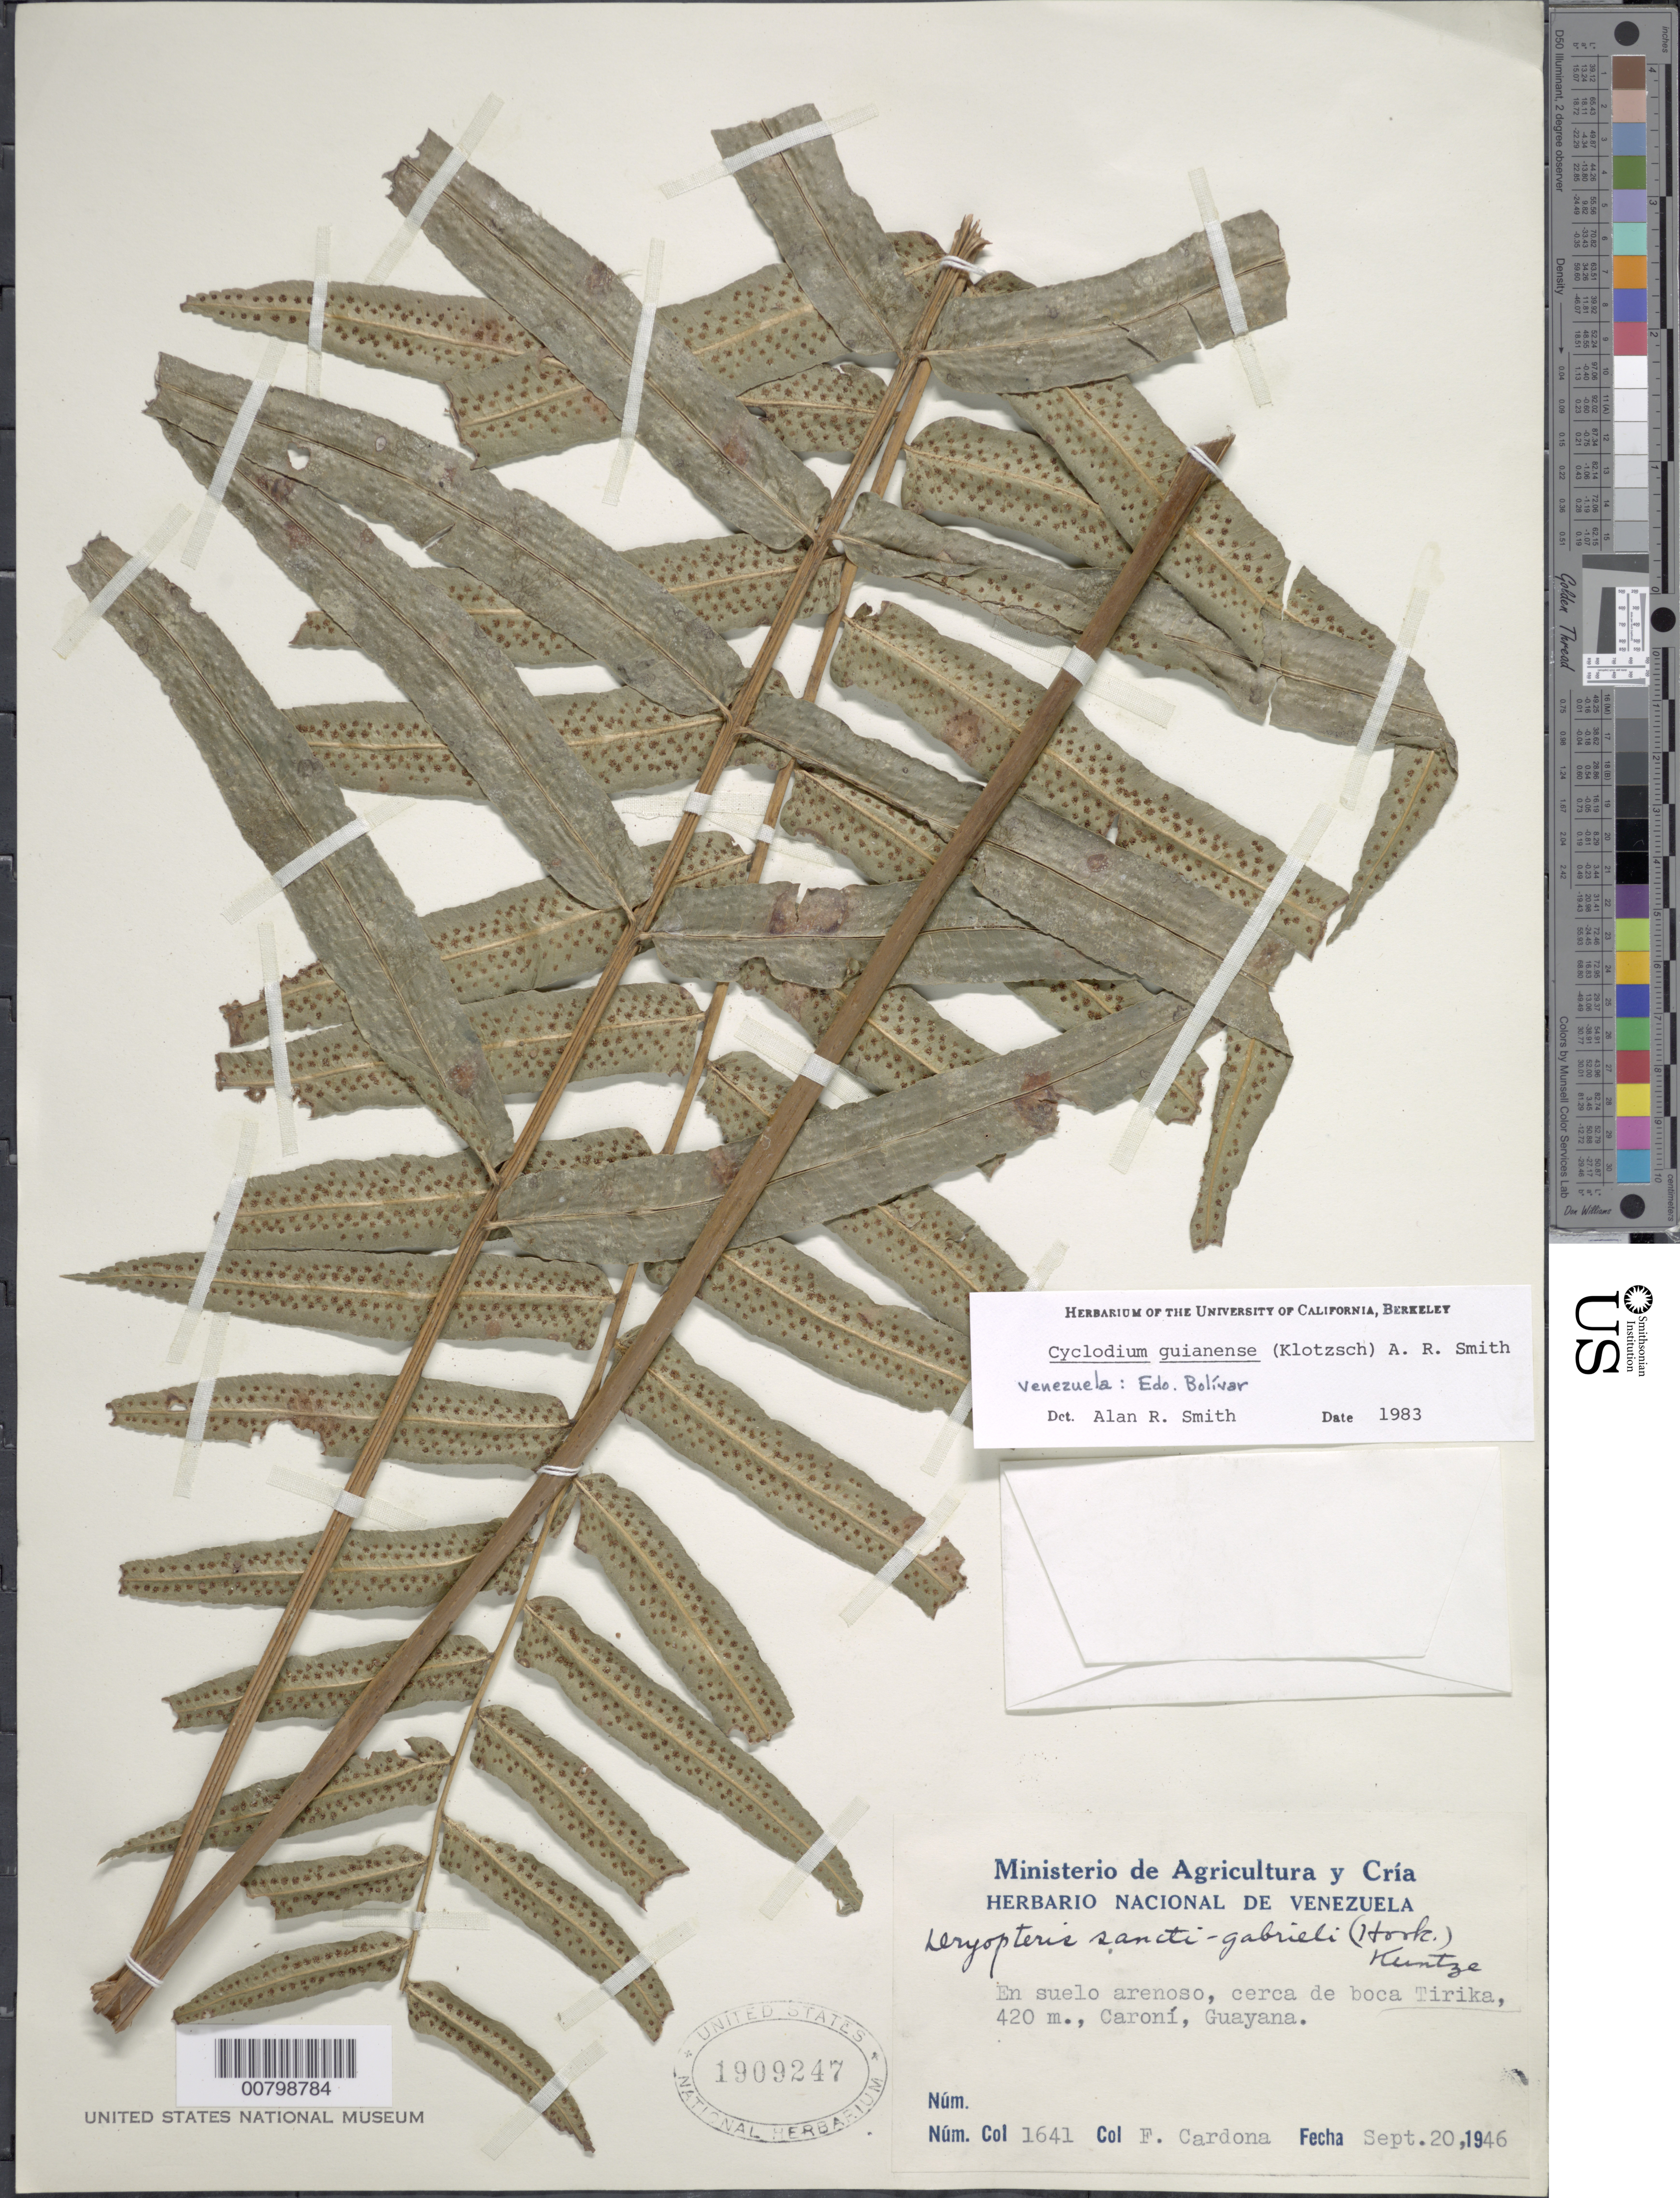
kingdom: Plantae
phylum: Tracheophyta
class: Polypodiopsida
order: Polypodiales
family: Dryopteridaceae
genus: Cyclodium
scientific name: Cyclodium guianense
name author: (Klotzsch) van der Werff ex L.D. Gómez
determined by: Smith, Alan R., (UC)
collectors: F. Cardona Puig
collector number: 1641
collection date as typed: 20-Sep-46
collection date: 1946-09-20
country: Venezuela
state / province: Bolívar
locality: Río Caroní, cerca de Boca Tirika (Guayana)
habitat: Cerca de boca, en suelo arenoso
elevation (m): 420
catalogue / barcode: US 1909247